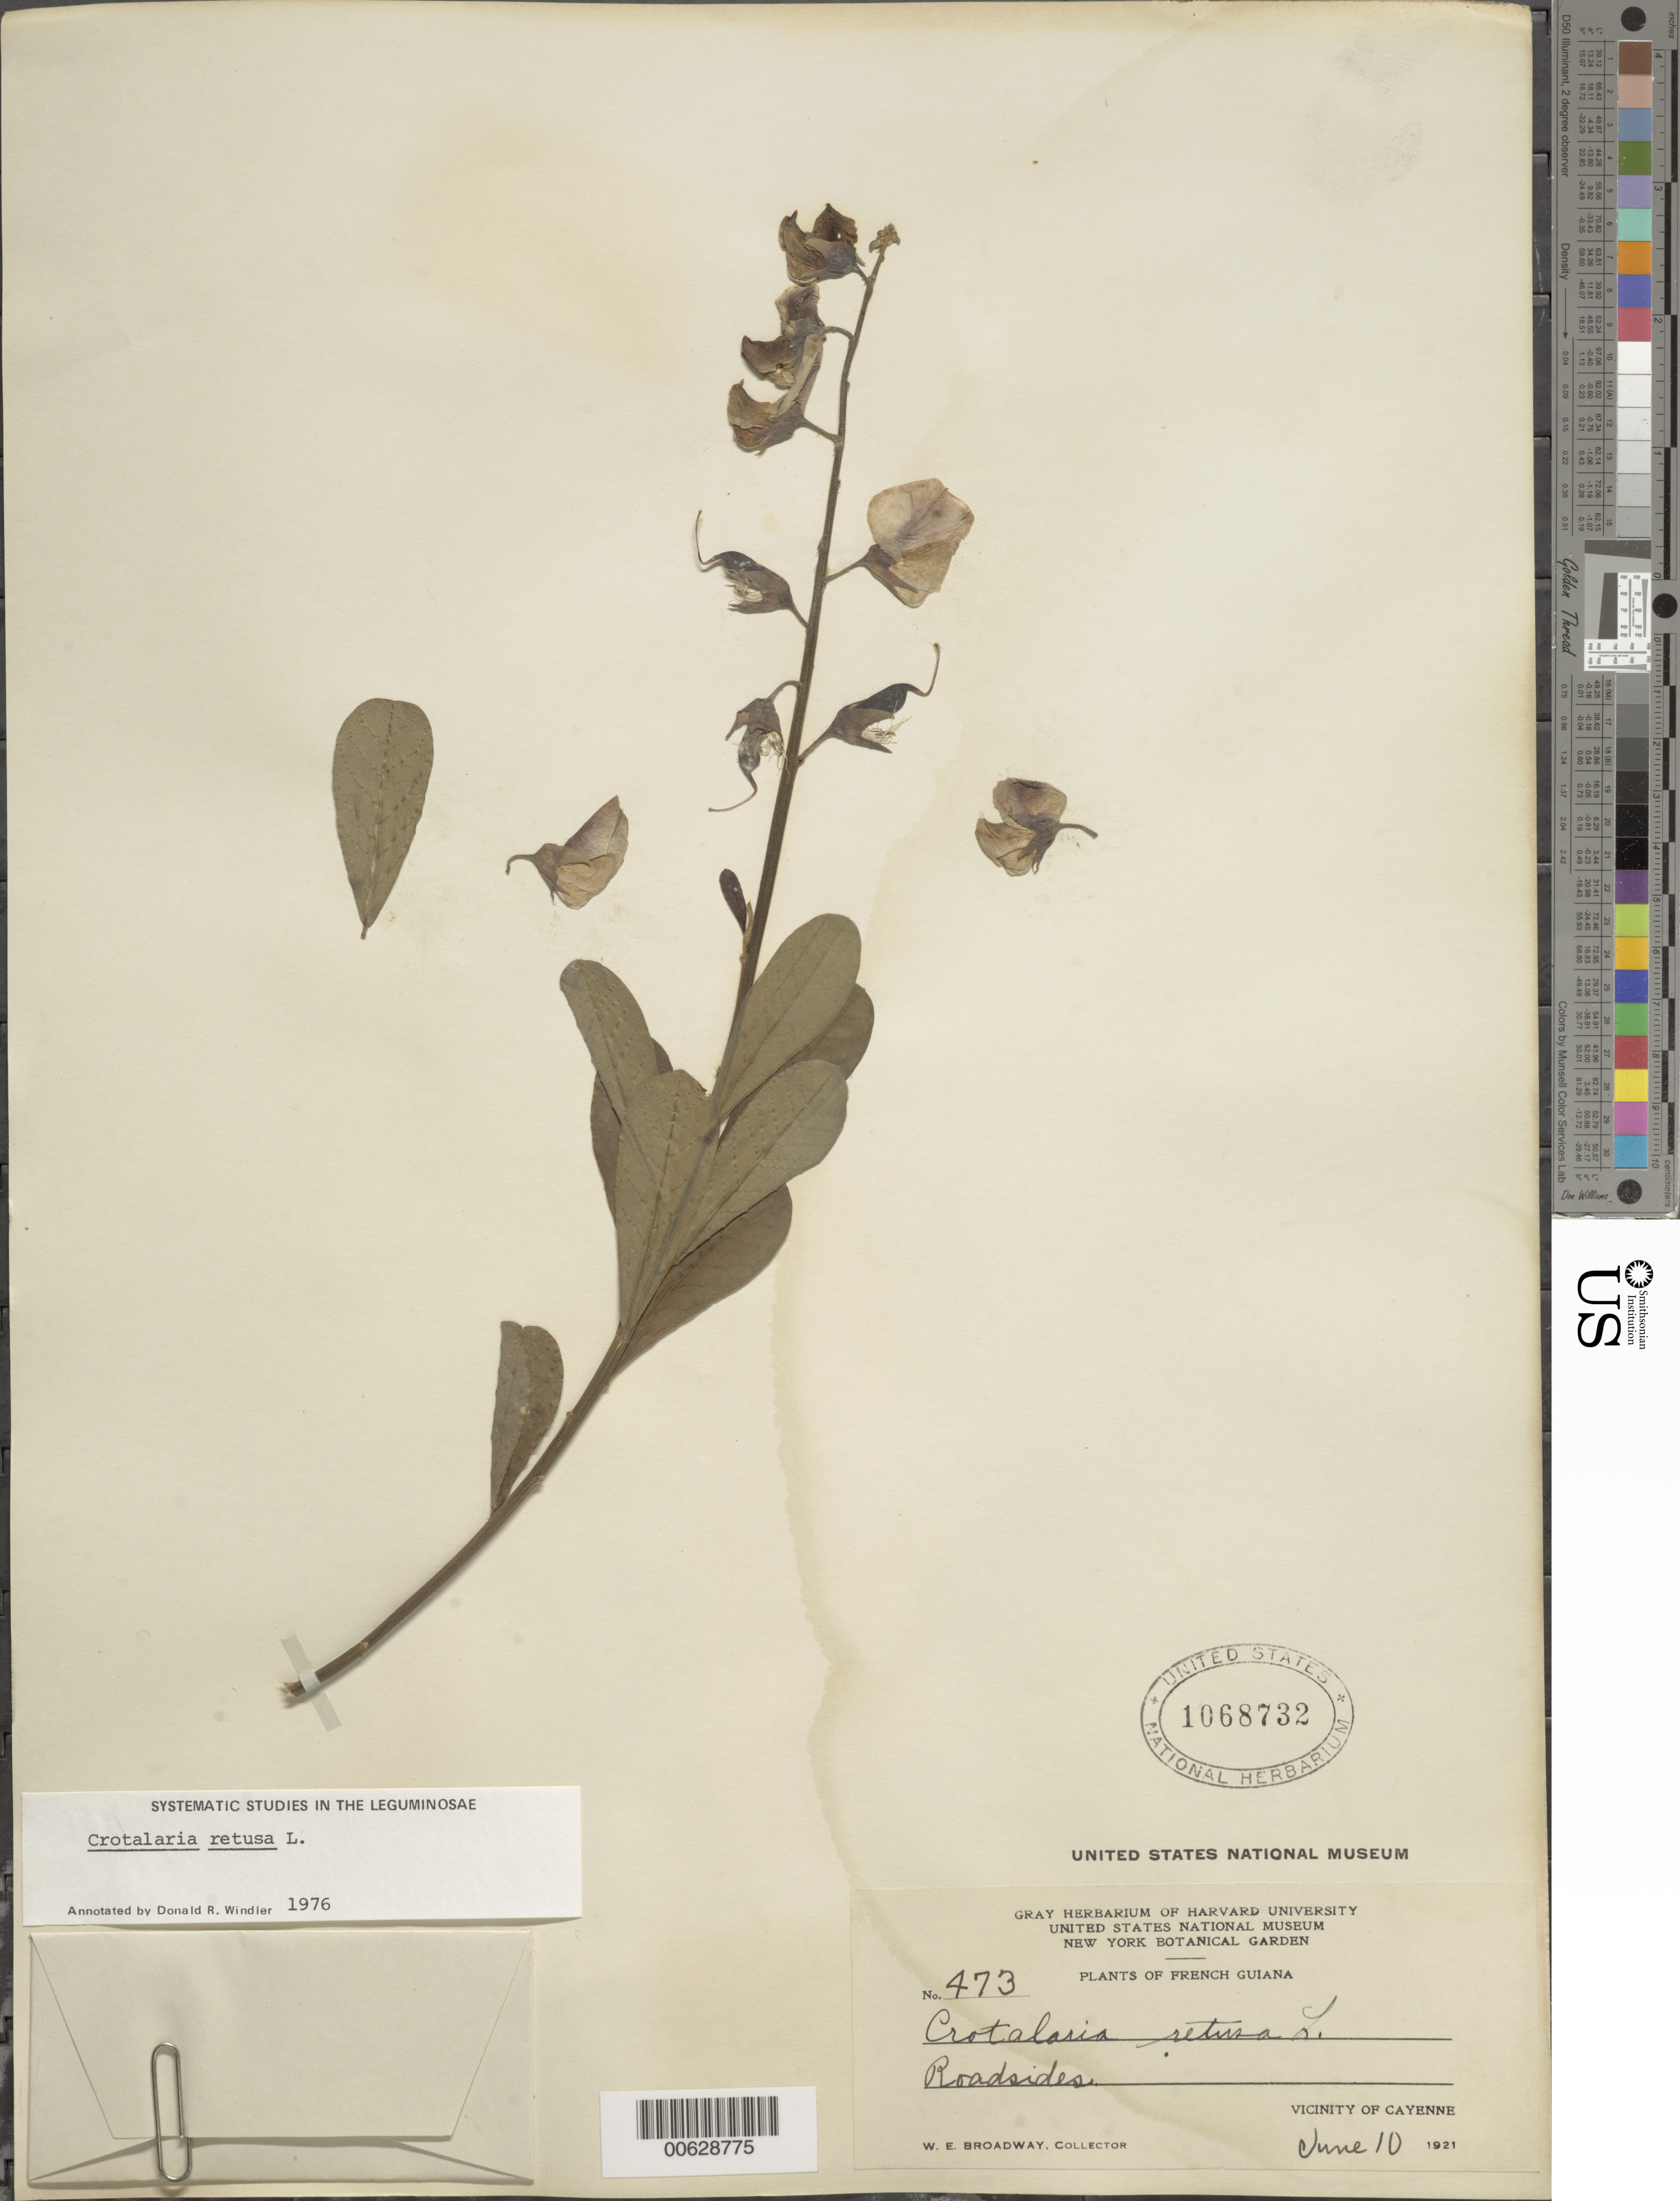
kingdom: Plantae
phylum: Tracheophyta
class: Magnoliopsida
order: Fabales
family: Fabaceae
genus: Crotalaria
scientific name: Crotalaria retusa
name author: L.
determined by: Windler, D. R.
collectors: W. E. Broadway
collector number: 473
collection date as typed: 10-Jun-21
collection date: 1921-06-10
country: French Guiana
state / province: Cayenne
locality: Cayenne, vic.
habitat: Roadside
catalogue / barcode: US 1068732